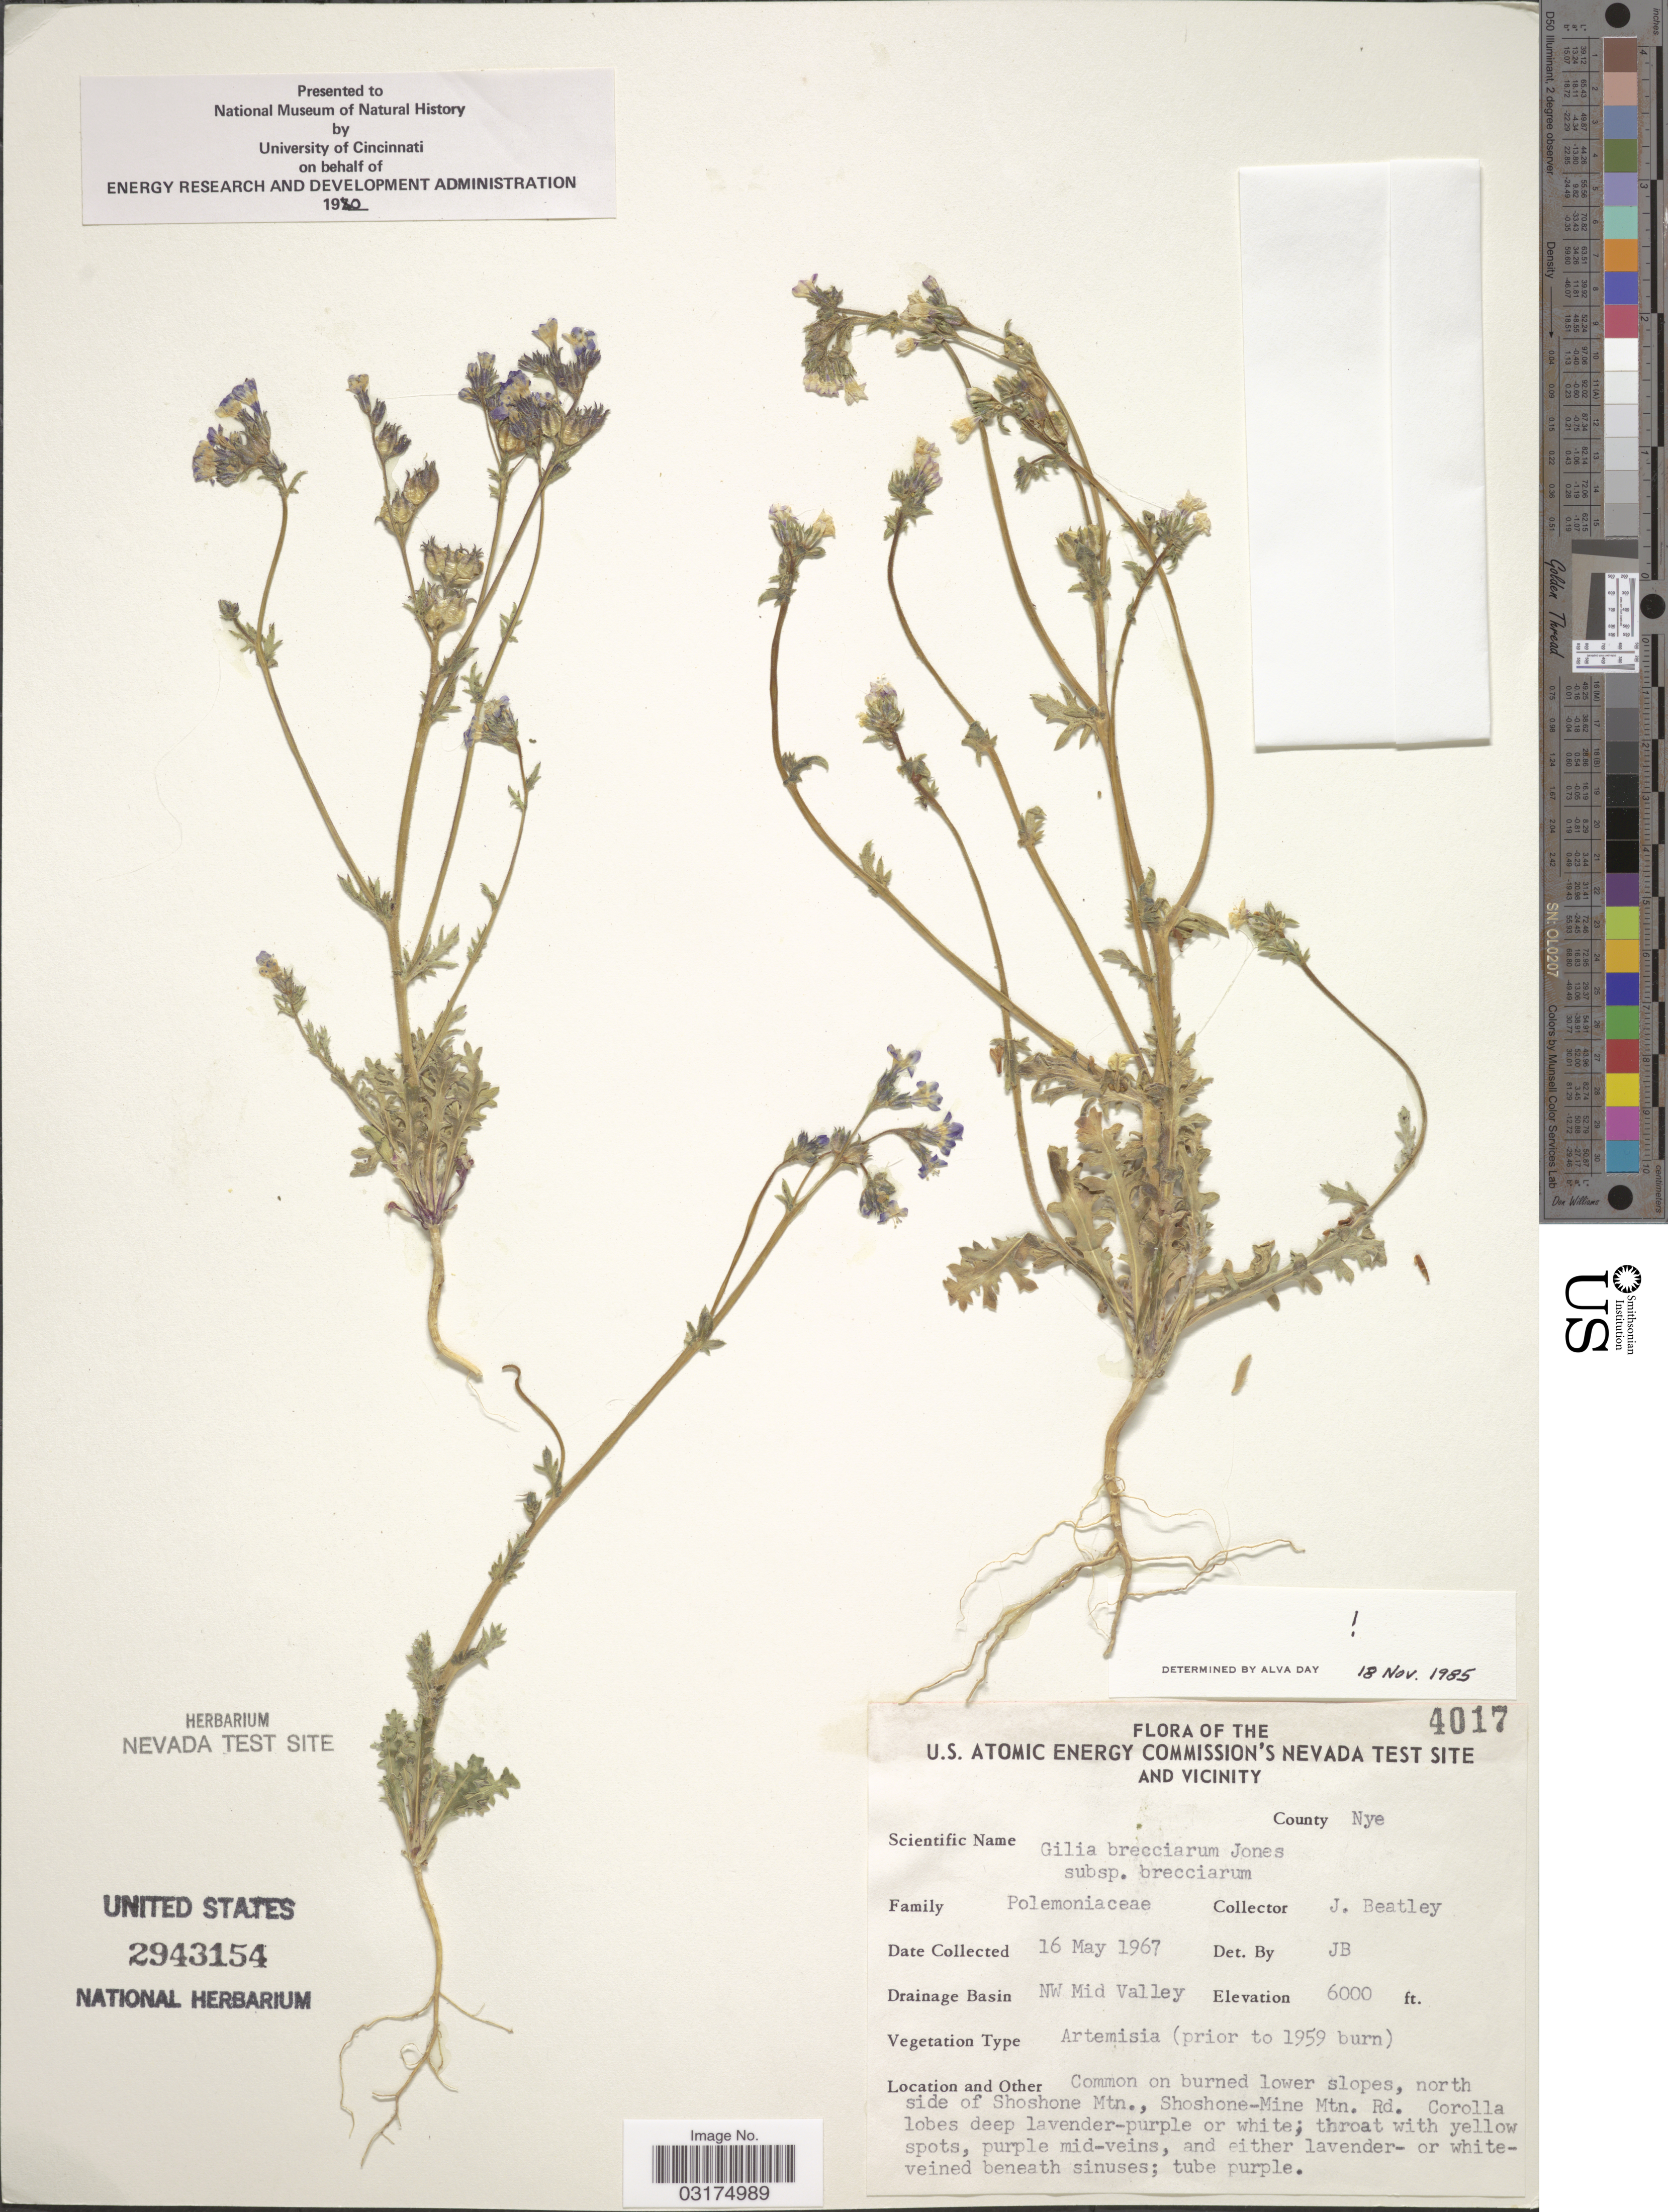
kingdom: Plantae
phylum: Tracheophyta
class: Magnoliopsida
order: Ericales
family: Polemoniaceae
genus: Gilia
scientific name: Gilia brecciarum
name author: M.E. Jones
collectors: J. C. Beatley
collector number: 4017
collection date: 1967-05-16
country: United States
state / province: Nevada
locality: The U. S. Atomic Energy Commission's Nevada Test Site and Vicinity. County Nye. Drainage Basin NW Mid Valley. North side of Shoshone Mtn., Shoshone-Mine Mtn. Rd.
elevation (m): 1829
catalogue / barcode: US 2943154